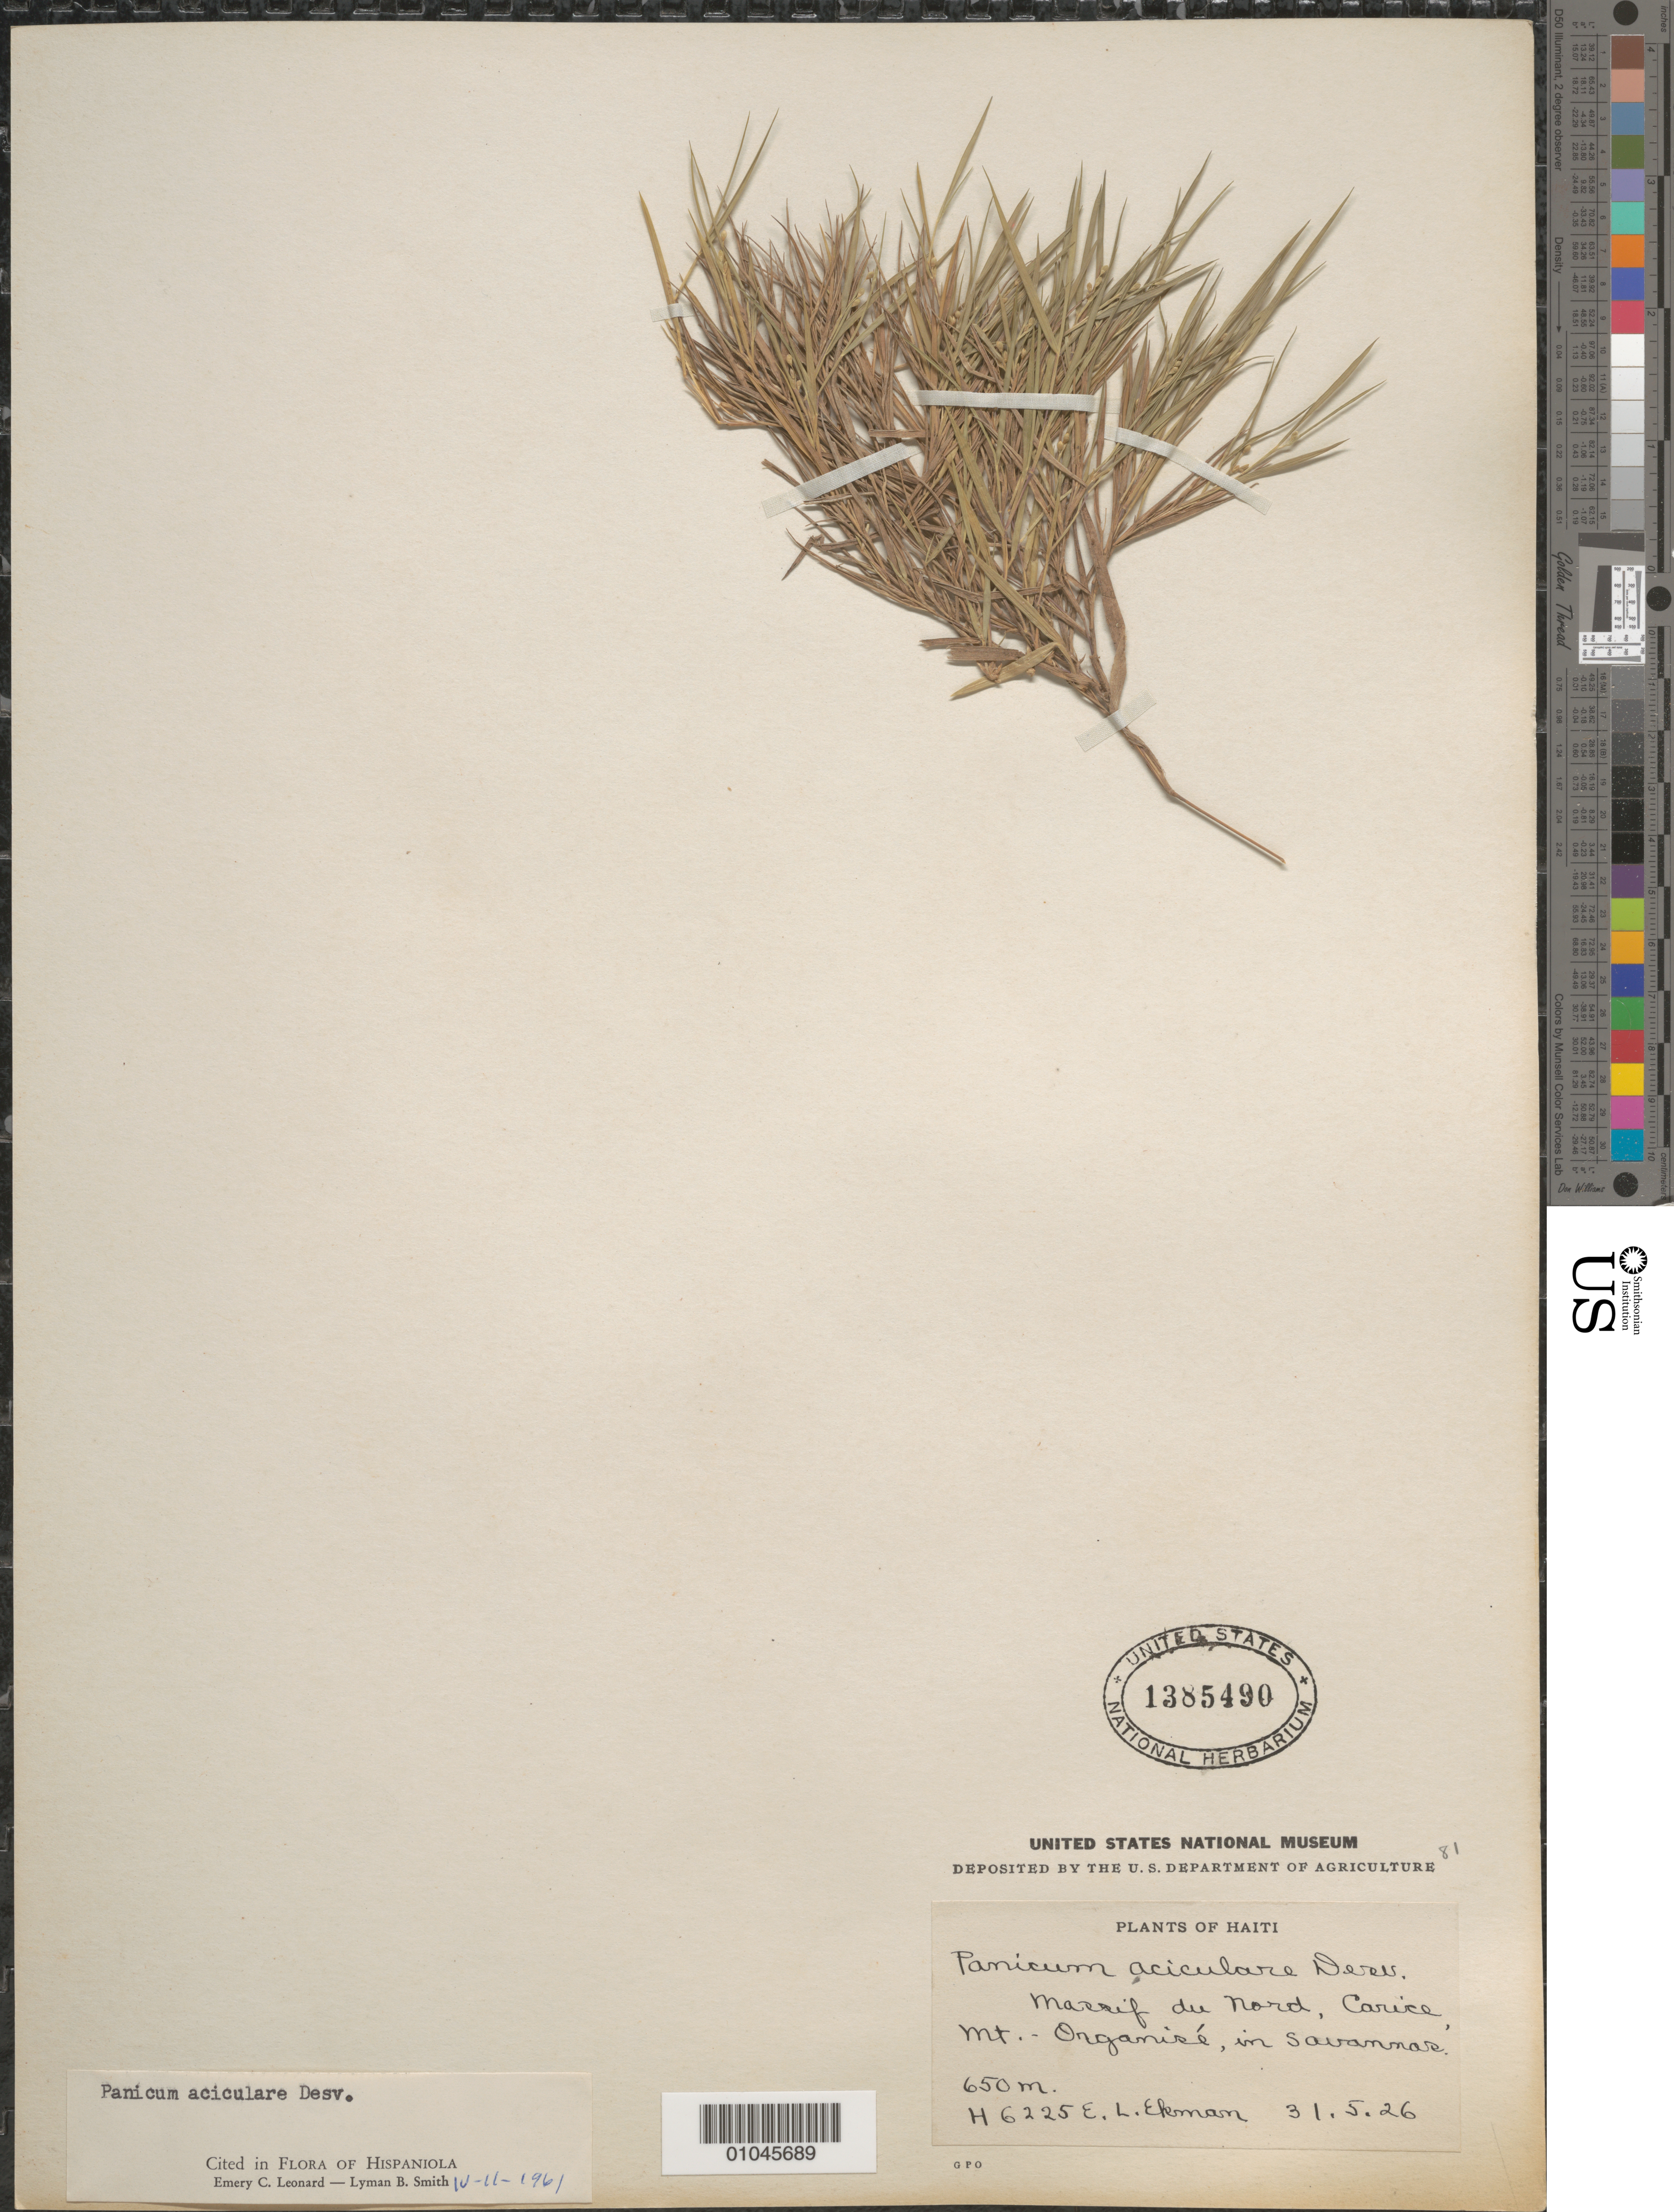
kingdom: Plantae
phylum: Tracheophyta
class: Liliopsida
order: Poales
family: Poaceae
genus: Panicum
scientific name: Panicum aciculare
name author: Desv. ex Poir.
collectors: E. L. Ekman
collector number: H 6225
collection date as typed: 31 May 1926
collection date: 1926-05-31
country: Haiti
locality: Mt Organise in Savannas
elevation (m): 650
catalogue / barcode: US 1385490